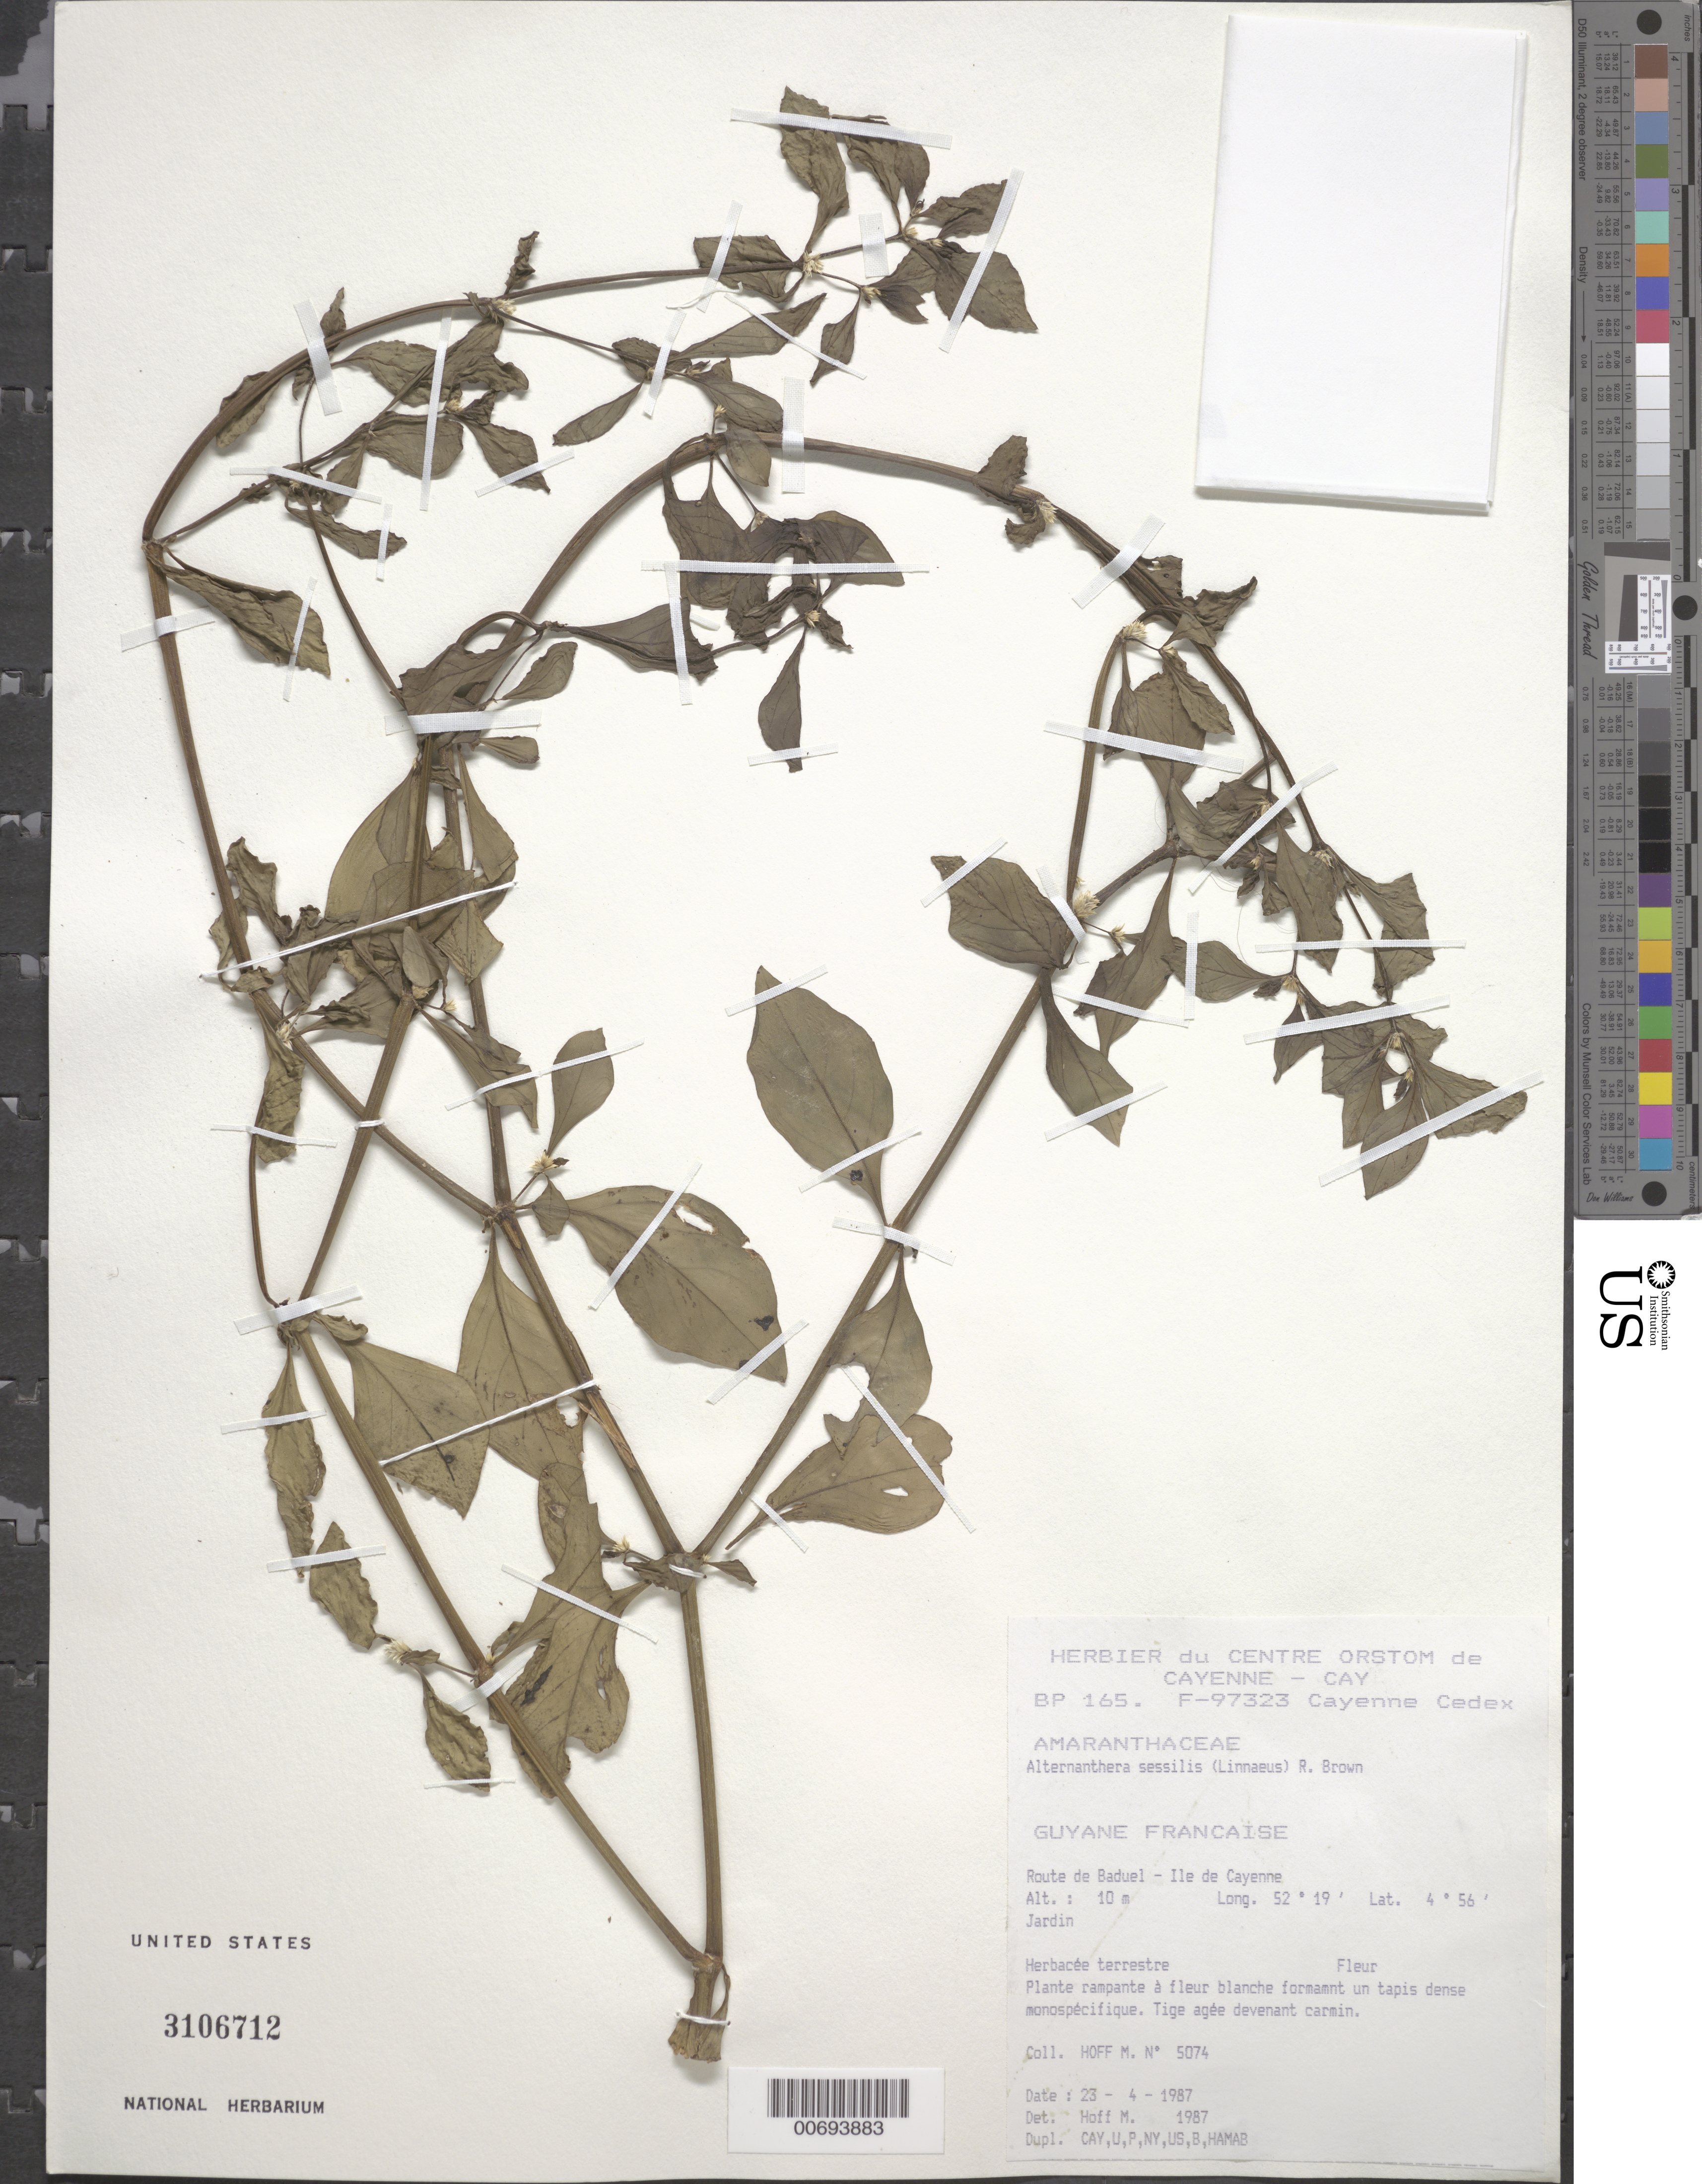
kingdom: Plantae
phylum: Tracheophyta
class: Magnoliopsida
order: Caryophyllales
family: Amaranthaceae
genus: Alternanthera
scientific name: Alternanthera sessilis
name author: (L.) DC.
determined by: Hoff, M.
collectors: M. Hoff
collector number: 5074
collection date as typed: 23-Apr-87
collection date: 1987-04-23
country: French Guiana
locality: Route de Baduel, Ile de Cayenne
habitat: Garden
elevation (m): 10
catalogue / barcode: US 3106712